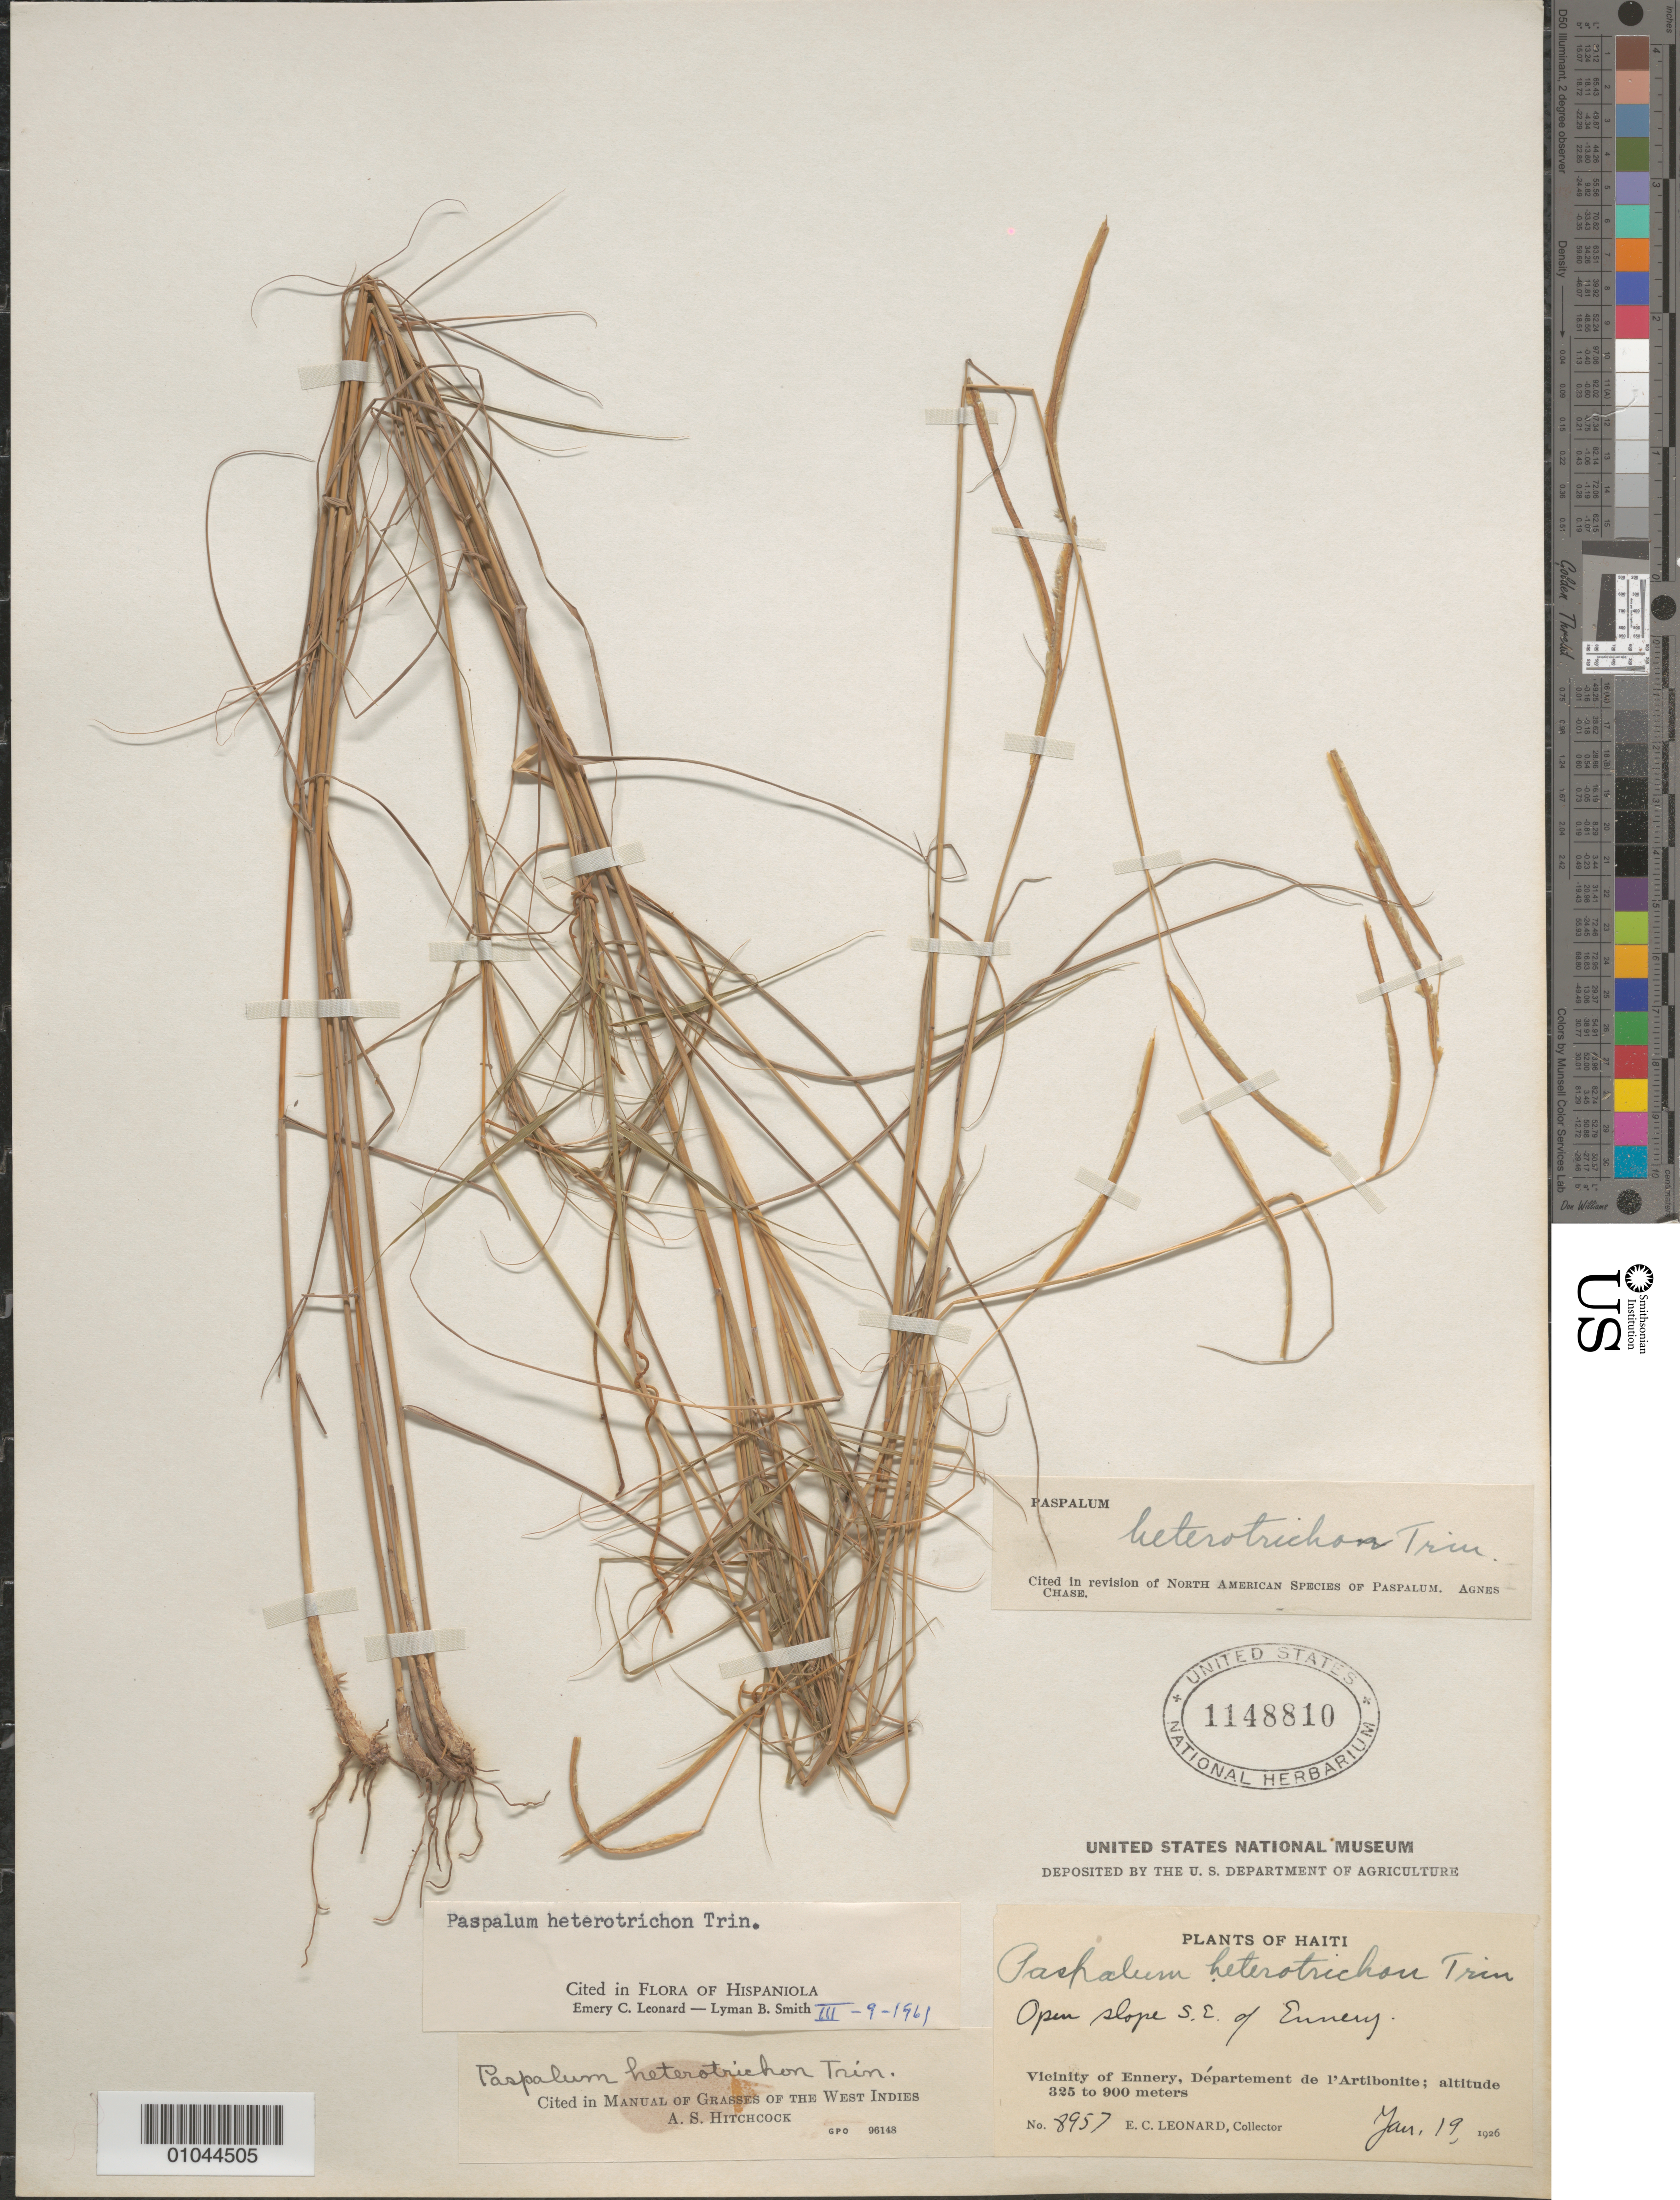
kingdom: Plantae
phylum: Tracheophyta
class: Liliopsida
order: Poales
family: Poaceae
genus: Paspalum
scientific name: Paspalum heterotrichum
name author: Trin.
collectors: E. C. Leonard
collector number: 8957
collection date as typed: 19 Jan 1926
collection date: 1926-01-19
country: Haiti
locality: Vicinity of Ennery, Departement de l'Artibonite, SE of Ennery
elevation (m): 325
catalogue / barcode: US 1148810